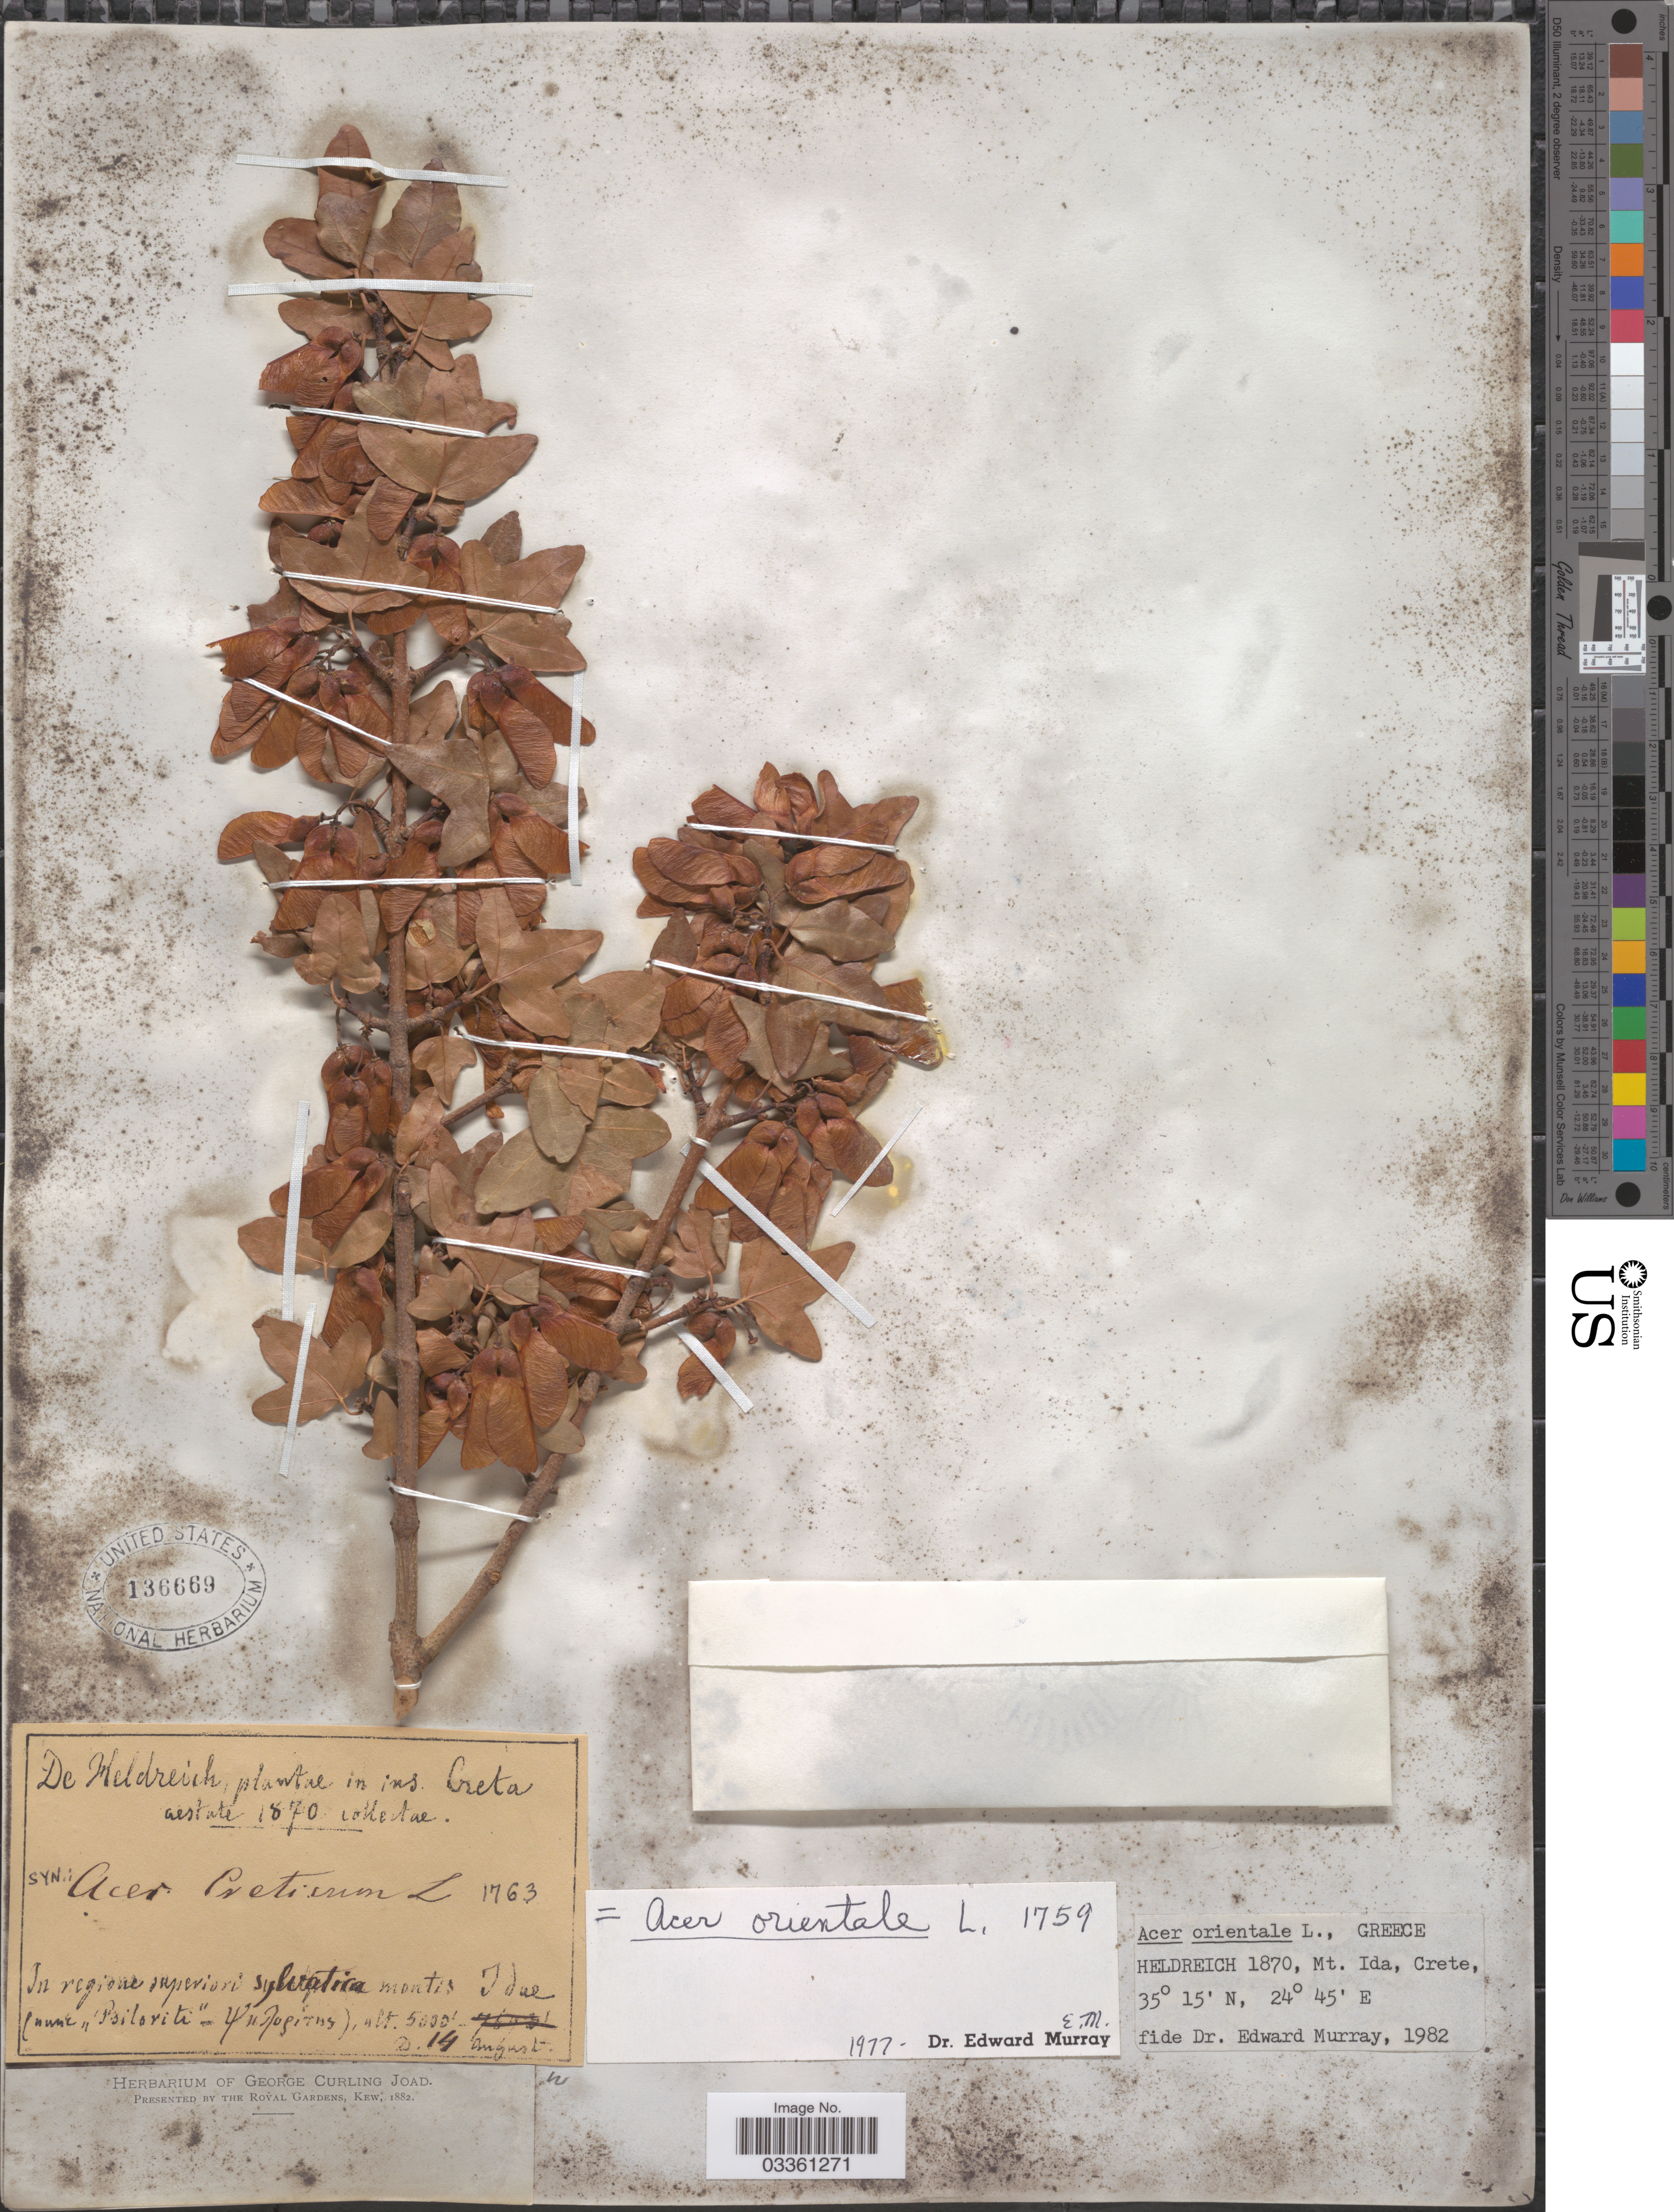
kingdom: Plantae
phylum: Tracheophyta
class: Magnoliopsida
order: Sapindales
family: Sapindaceae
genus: Acer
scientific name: Acer opalus subsp. obtusatum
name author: (Waldst. & Kit. ex Willd.) Gams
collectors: -. De Heldreich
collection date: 1870-08-14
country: Greece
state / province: Crete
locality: Ins. Creta. In regione superiori sulvatica montis Idae.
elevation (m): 1524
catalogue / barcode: US 136669